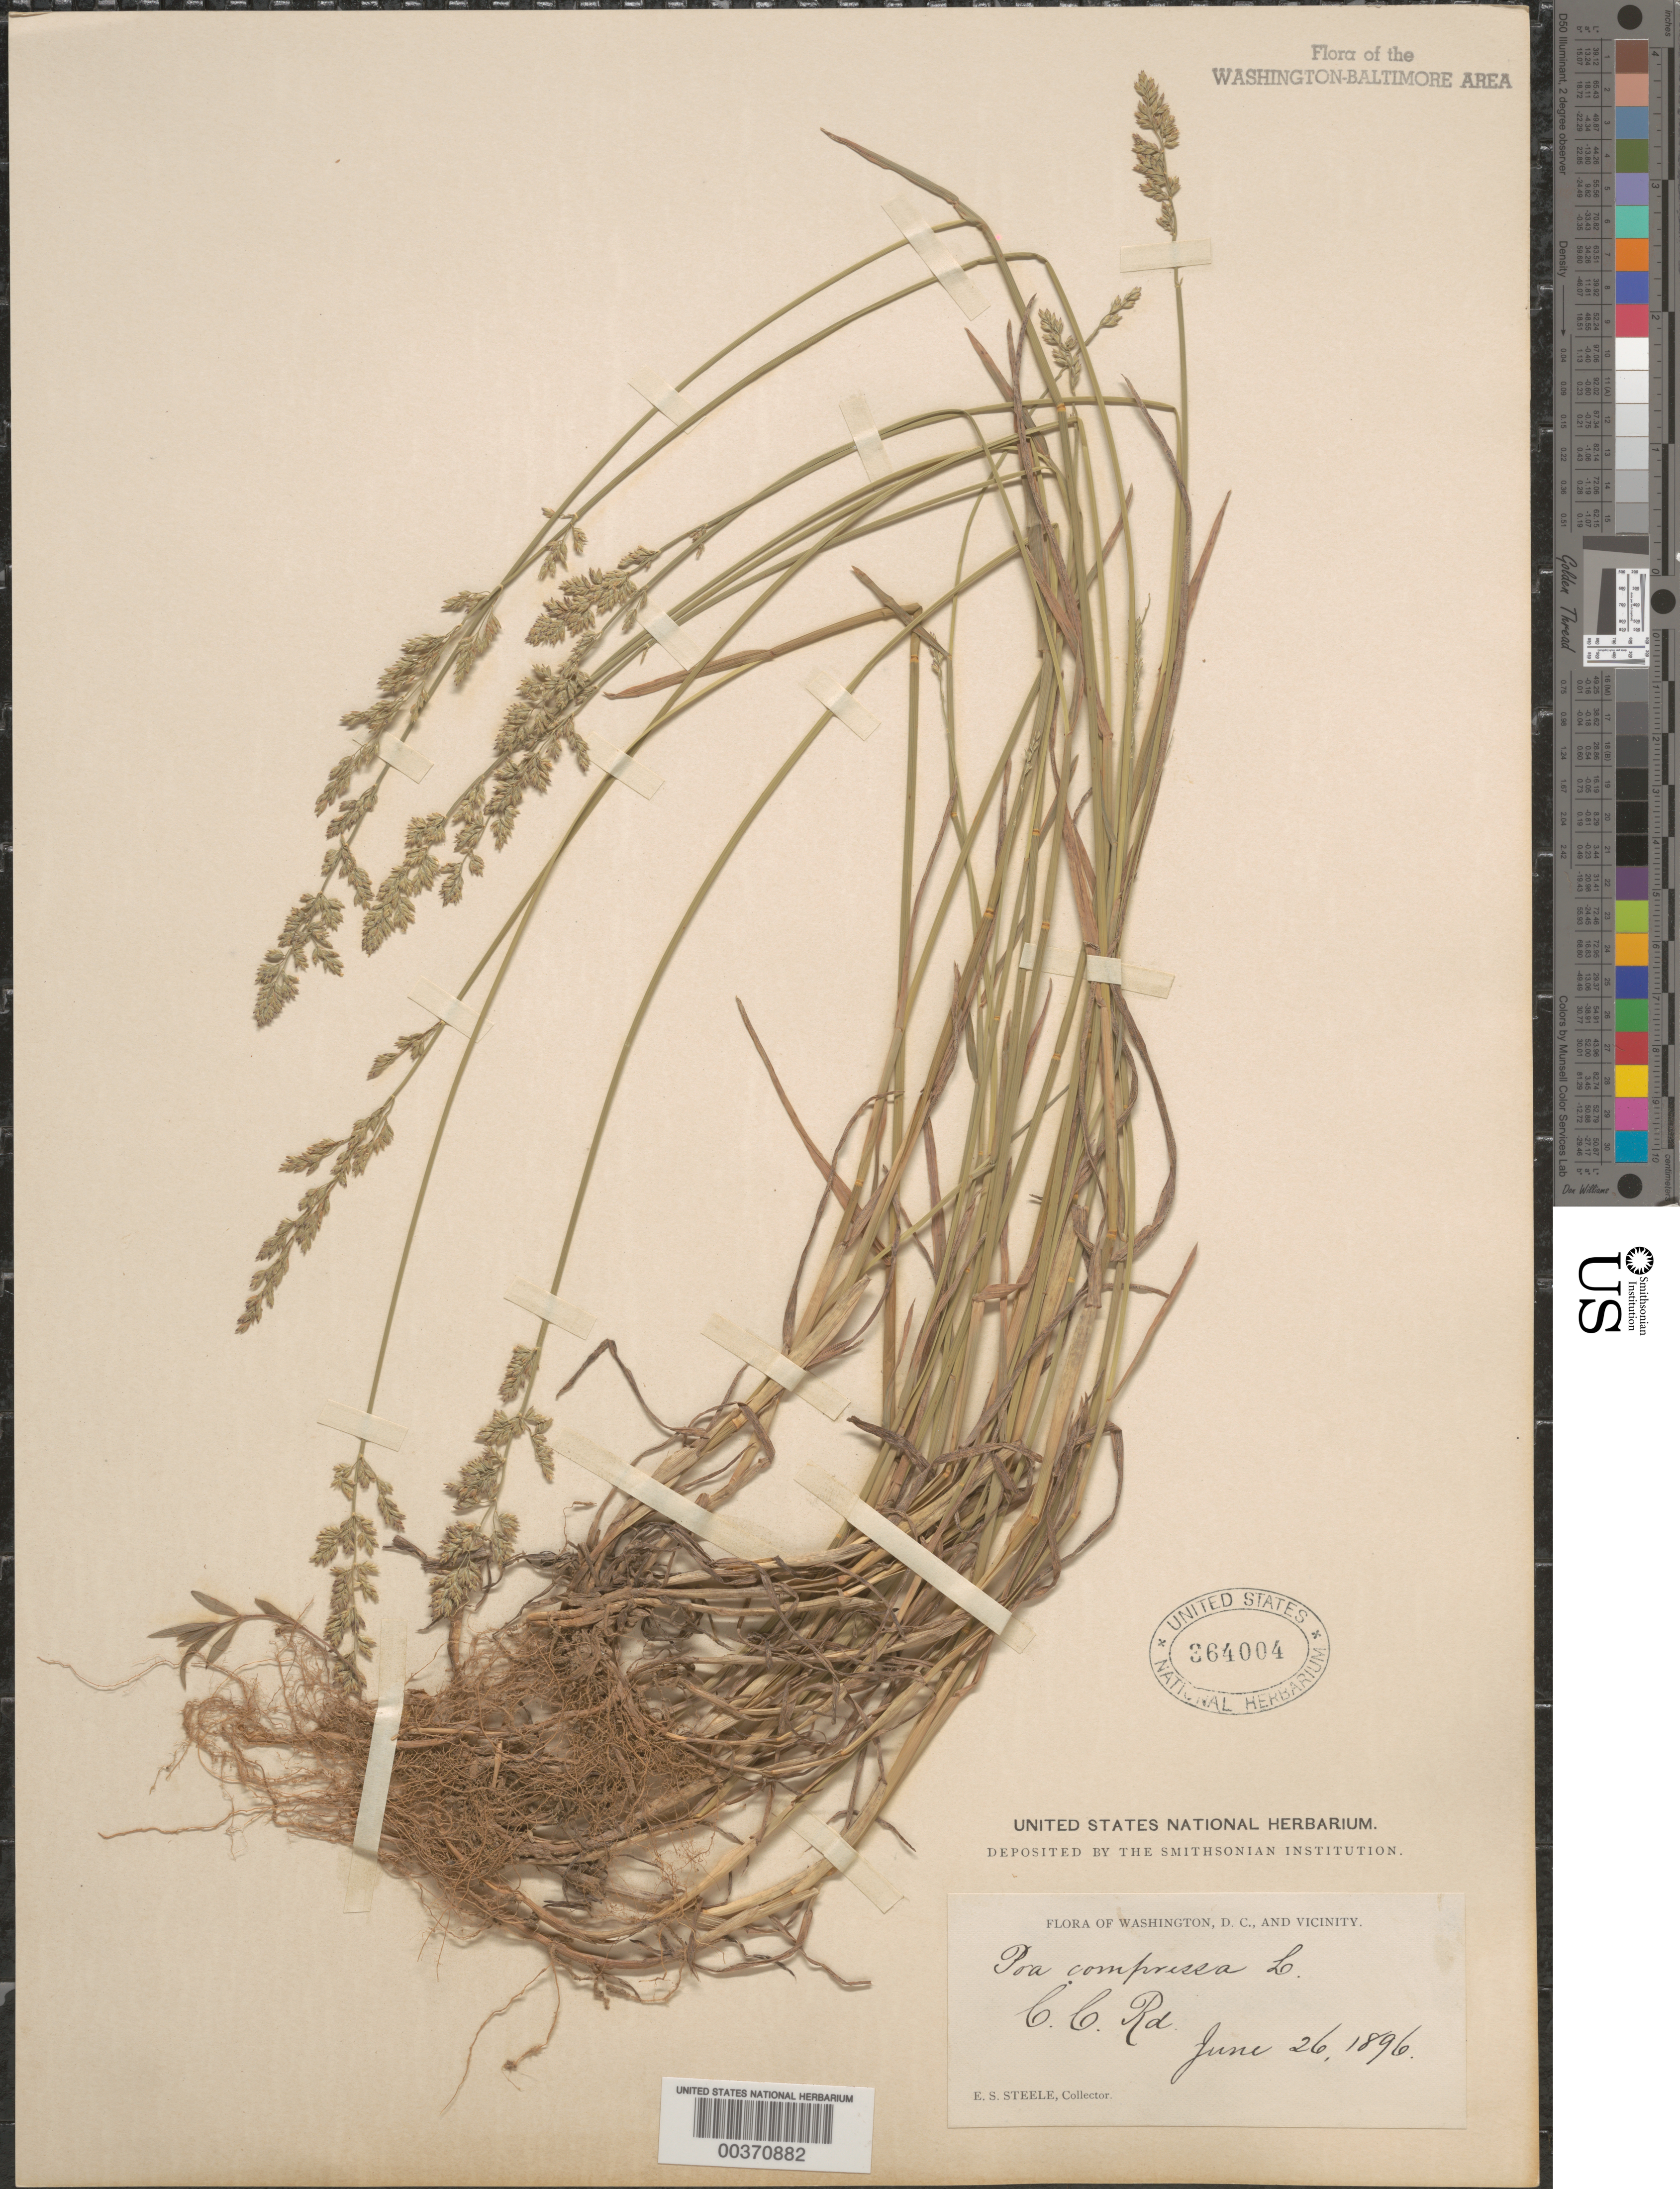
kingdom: Plantae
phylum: Tracheophyta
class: Liliopsida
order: Poales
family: Poaceae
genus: Poa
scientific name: Poa compressa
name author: L.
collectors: E. Steele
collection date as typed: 26 Jun 1896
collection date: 1896-06-26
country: United States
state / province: District of Columbia / Maryland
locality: Chevy Chase road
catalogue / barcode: US 364004